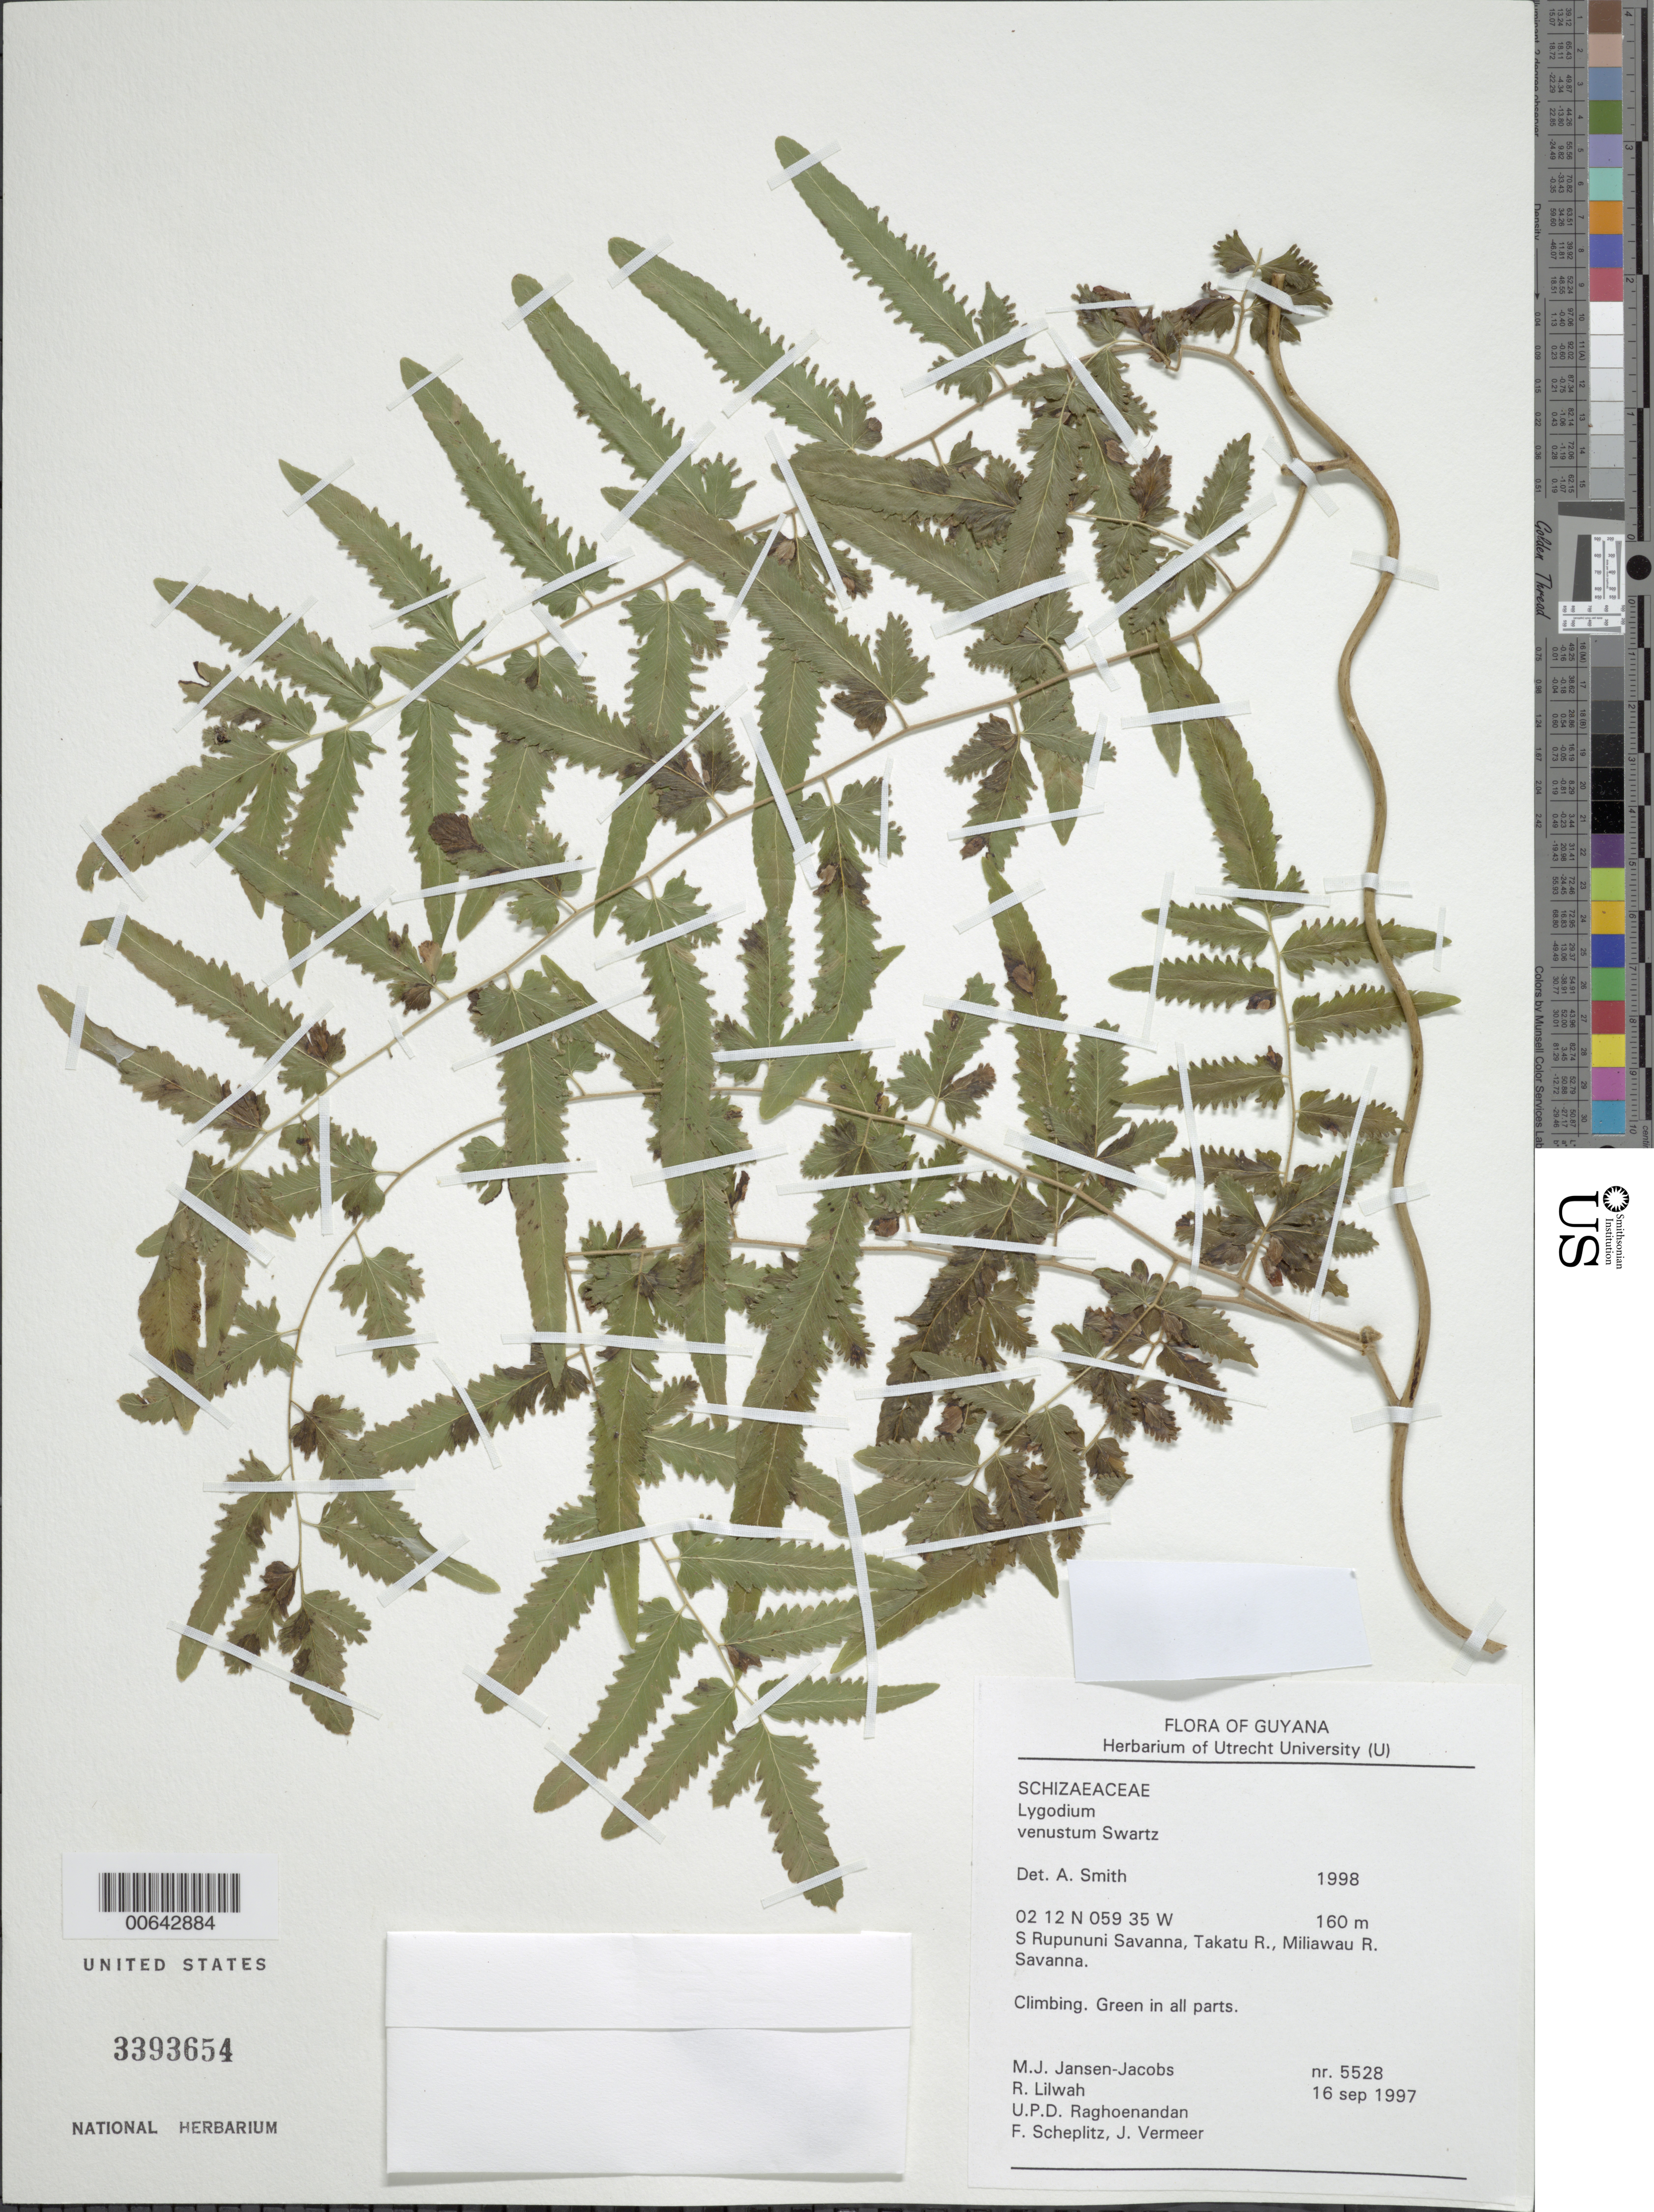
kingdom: Plantae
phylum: Tracheophyta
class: Polypodiopsida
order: Schizaeales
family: Lygodiaceae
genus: Lygodium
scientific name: Lygodium venustum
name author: Sw.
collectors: M. J. Jansen-Jacobs, R. Lilwah, U. Raghoenandan, F. Scheplitz & J. Vermeer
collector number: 5528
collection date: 1997-09-16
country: Guyana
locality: S Rupununi Savana, Takatu R., Miliawau R. Savanna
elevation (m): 160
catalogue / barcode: US 3393654